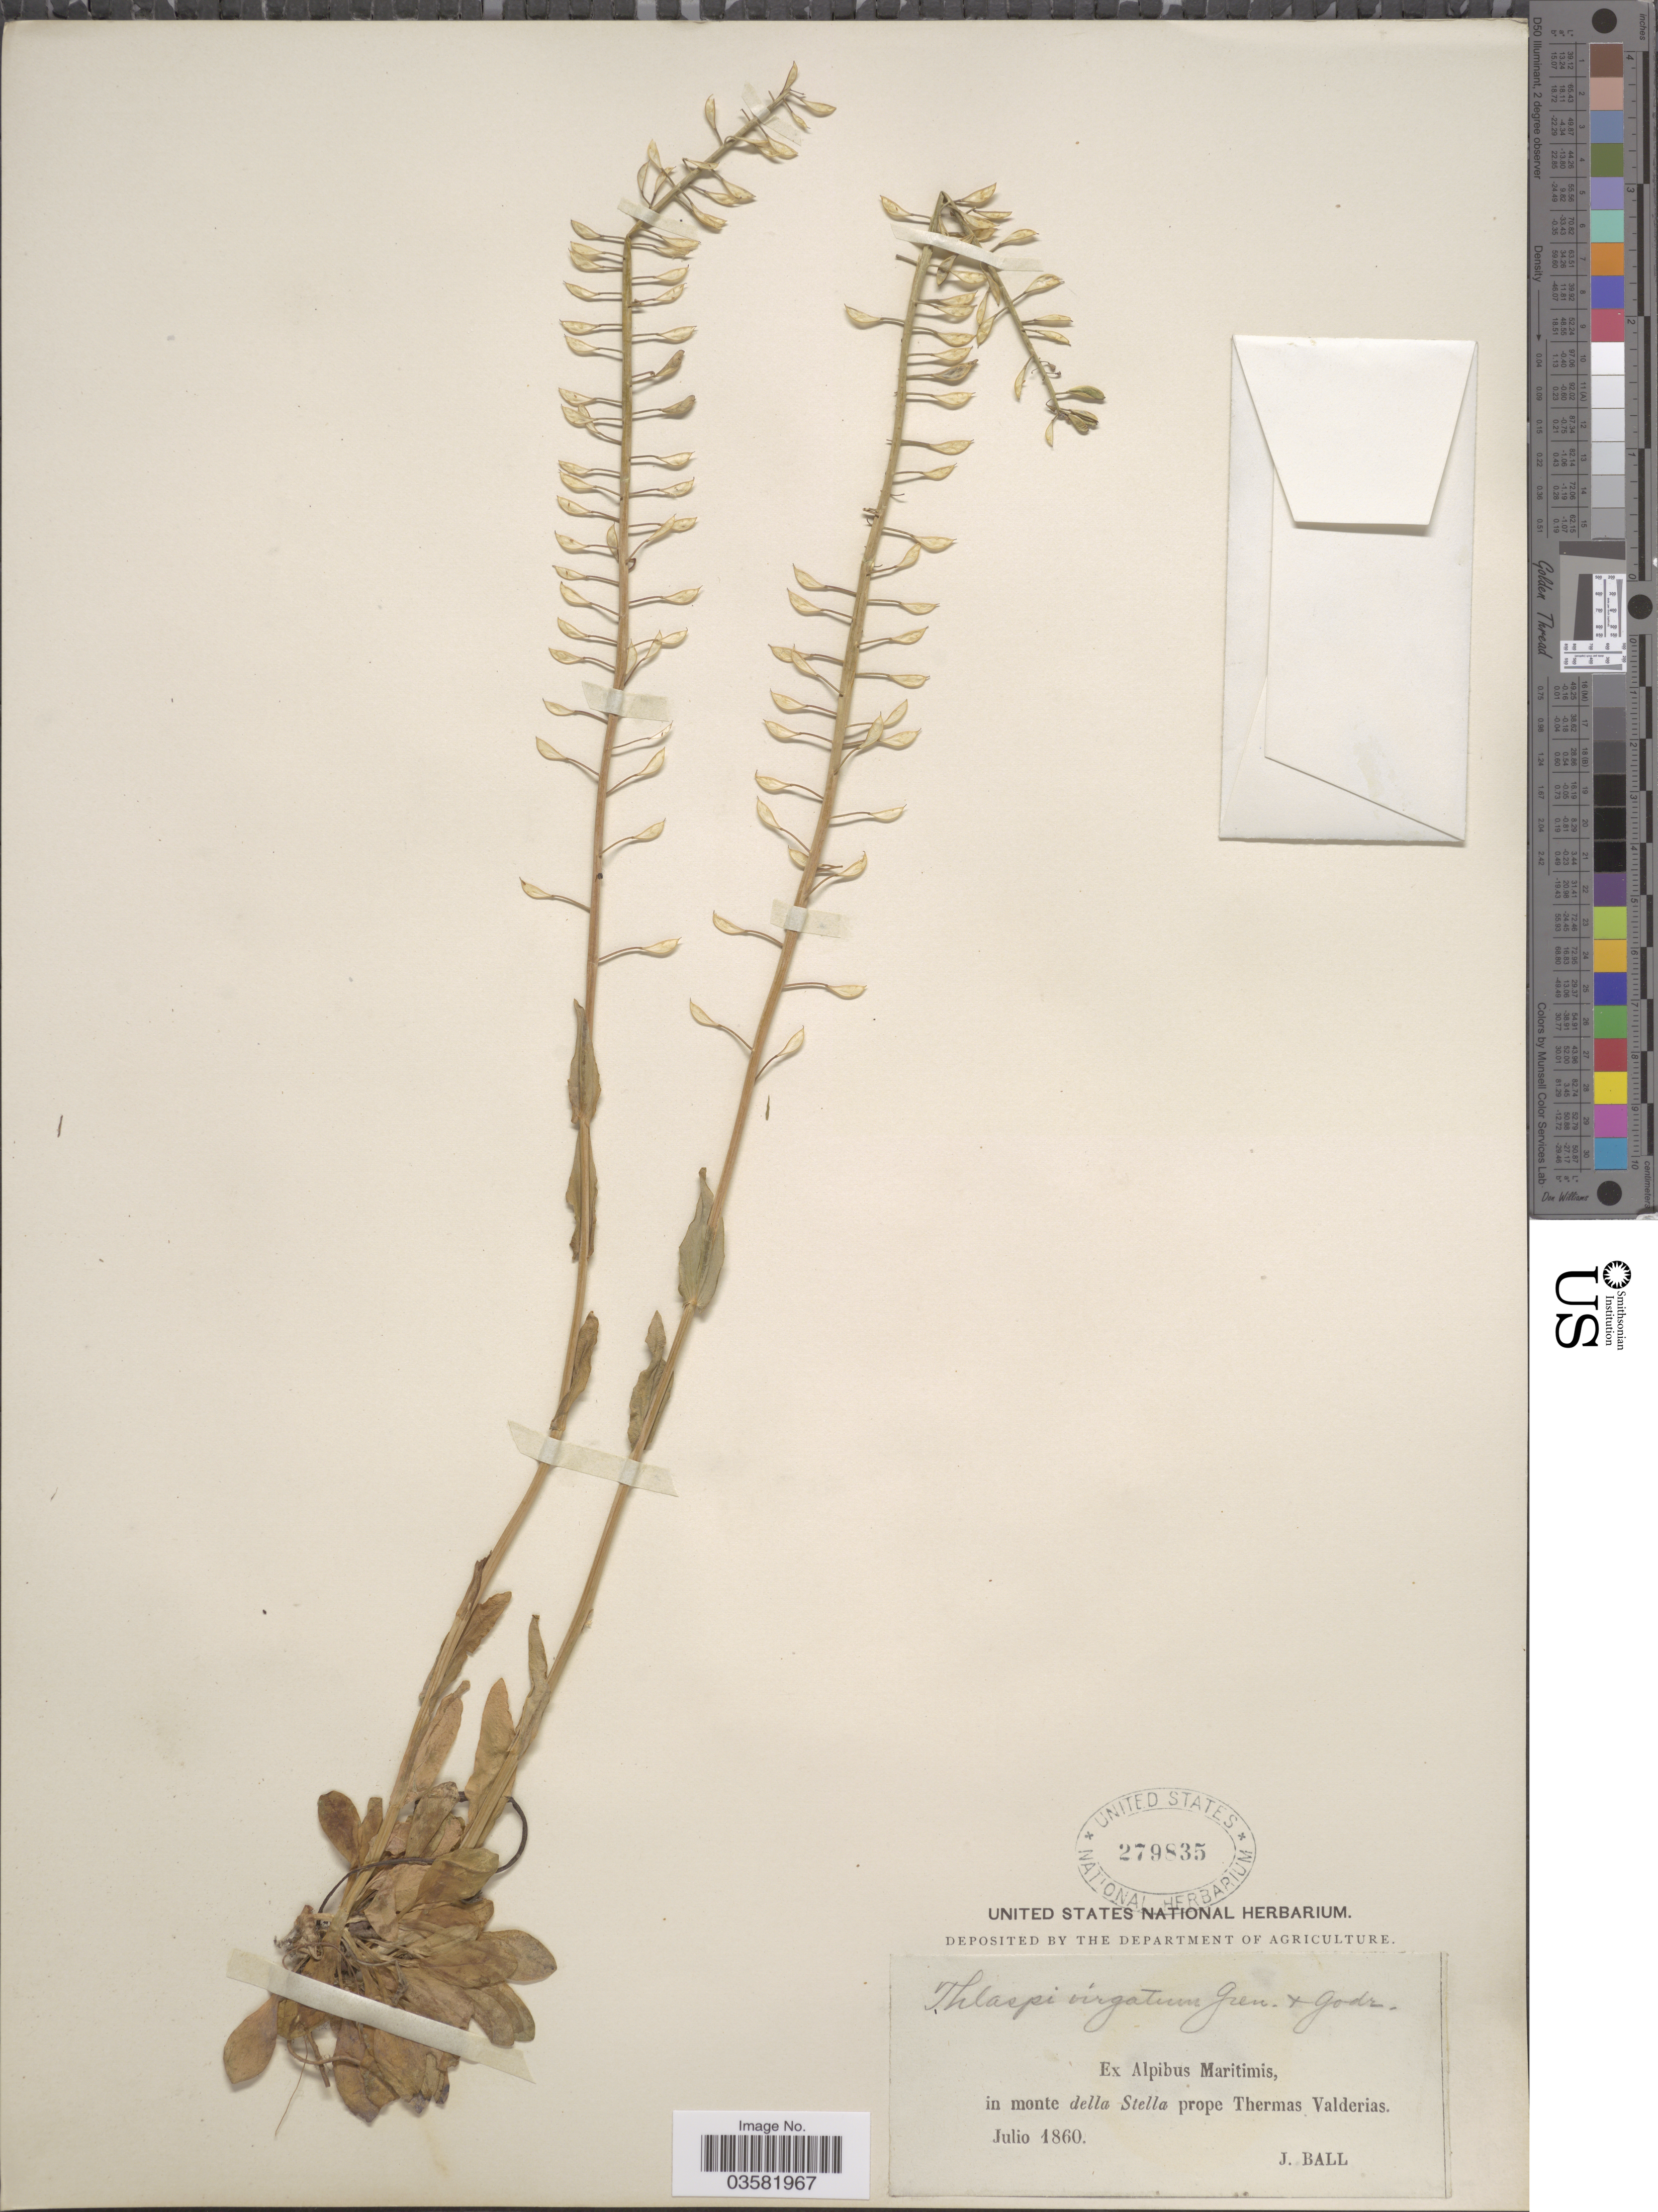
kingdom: Plantae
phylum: Tracheophyta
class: Magnoliopsida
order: Brassicales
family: Brassicaceae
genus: Thlaspi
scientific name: Thlaspi virgatum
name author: Gren. & Godr.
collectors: J. Ball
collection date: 1860-07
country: Italy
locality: Ex Alpibus Maritimis, in monte della Stella prope Thermas Valderias.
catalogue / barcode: US 279835